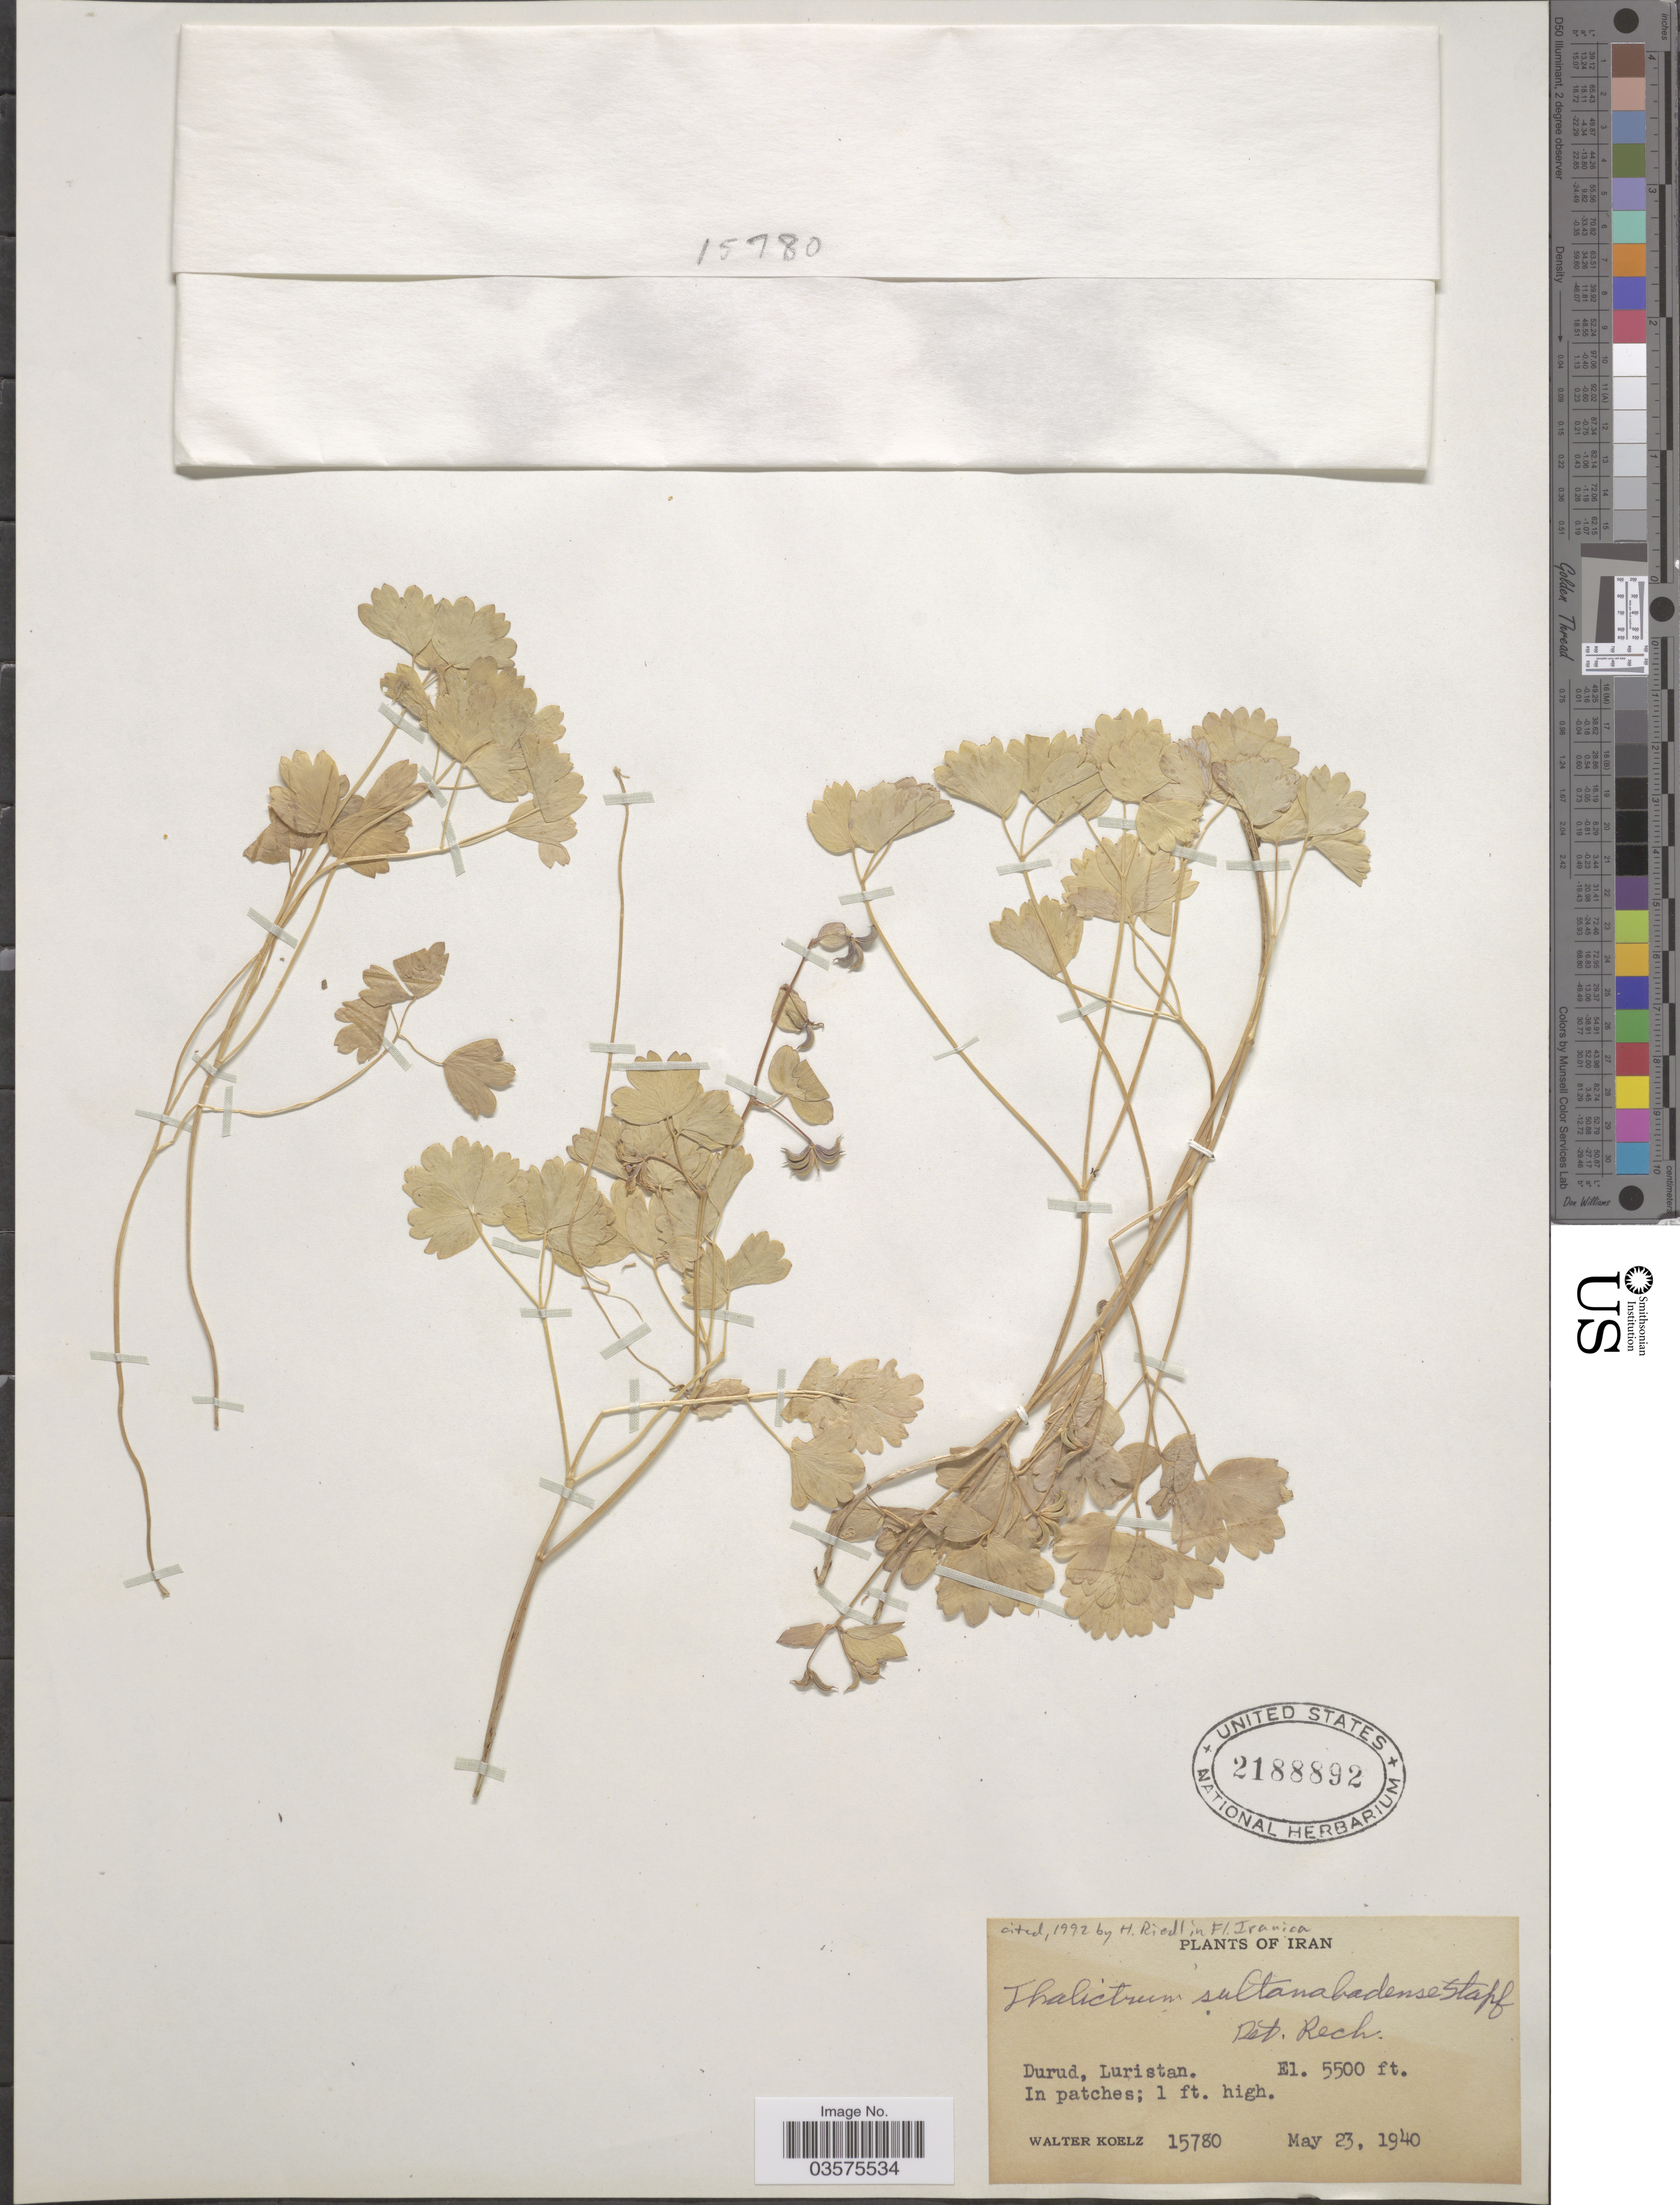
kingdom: Plantae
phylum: Tracheophyta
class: Magnoliopsida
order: Ranunculales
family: Ranunculaceae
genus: Thalictrum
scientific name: Thalictrum sultanabadense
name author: Stapf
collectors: W. N. Koelz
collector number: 15780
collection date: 1940-05-23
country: Iran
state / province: Lorestan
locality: Durud, Luristan.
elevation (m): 1676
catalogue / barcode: US 2188892